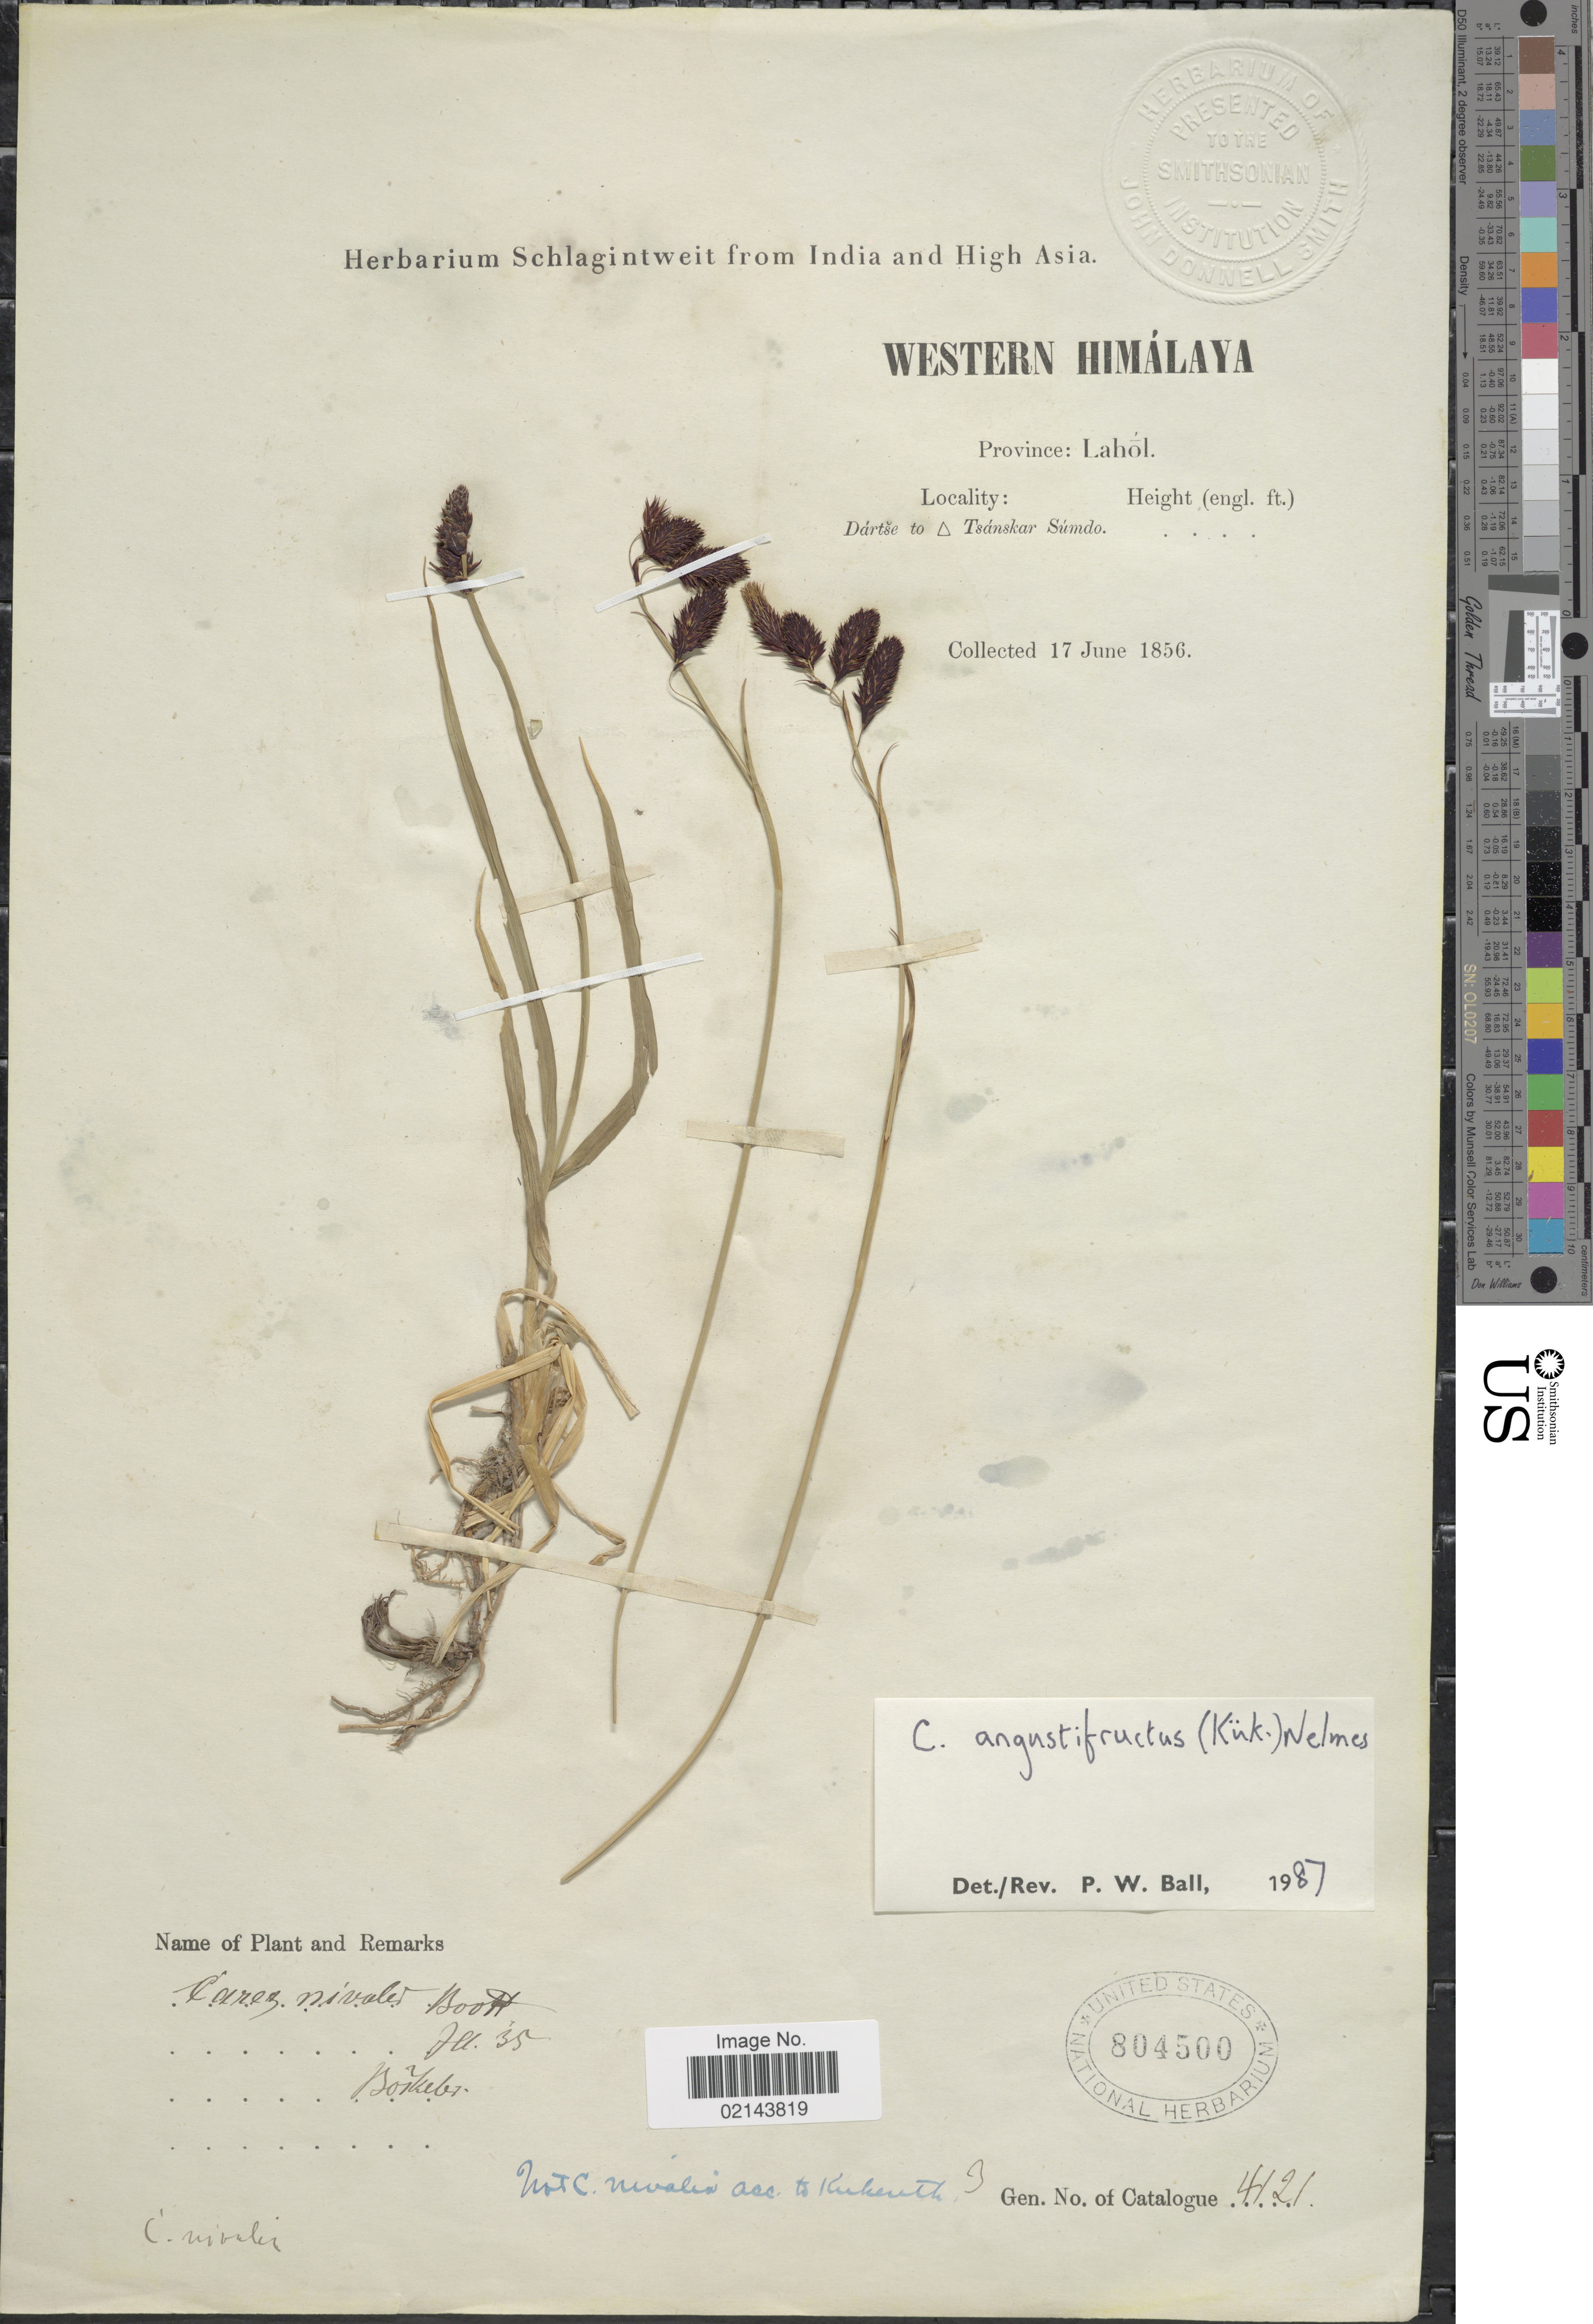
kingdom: Plantae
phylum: Tracheophyta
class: Liliopsida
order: Poales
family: Cyperaceae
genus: Carex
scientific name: Carex angustifructus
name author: (Kük.) Nelmes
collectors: ex herb. Schlagintweit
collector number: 4121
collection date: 1856-06-17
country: India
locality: Western Himálaya. Province: Lahól. Dártse to Tsánkar Súmdo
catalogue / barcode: US 804500